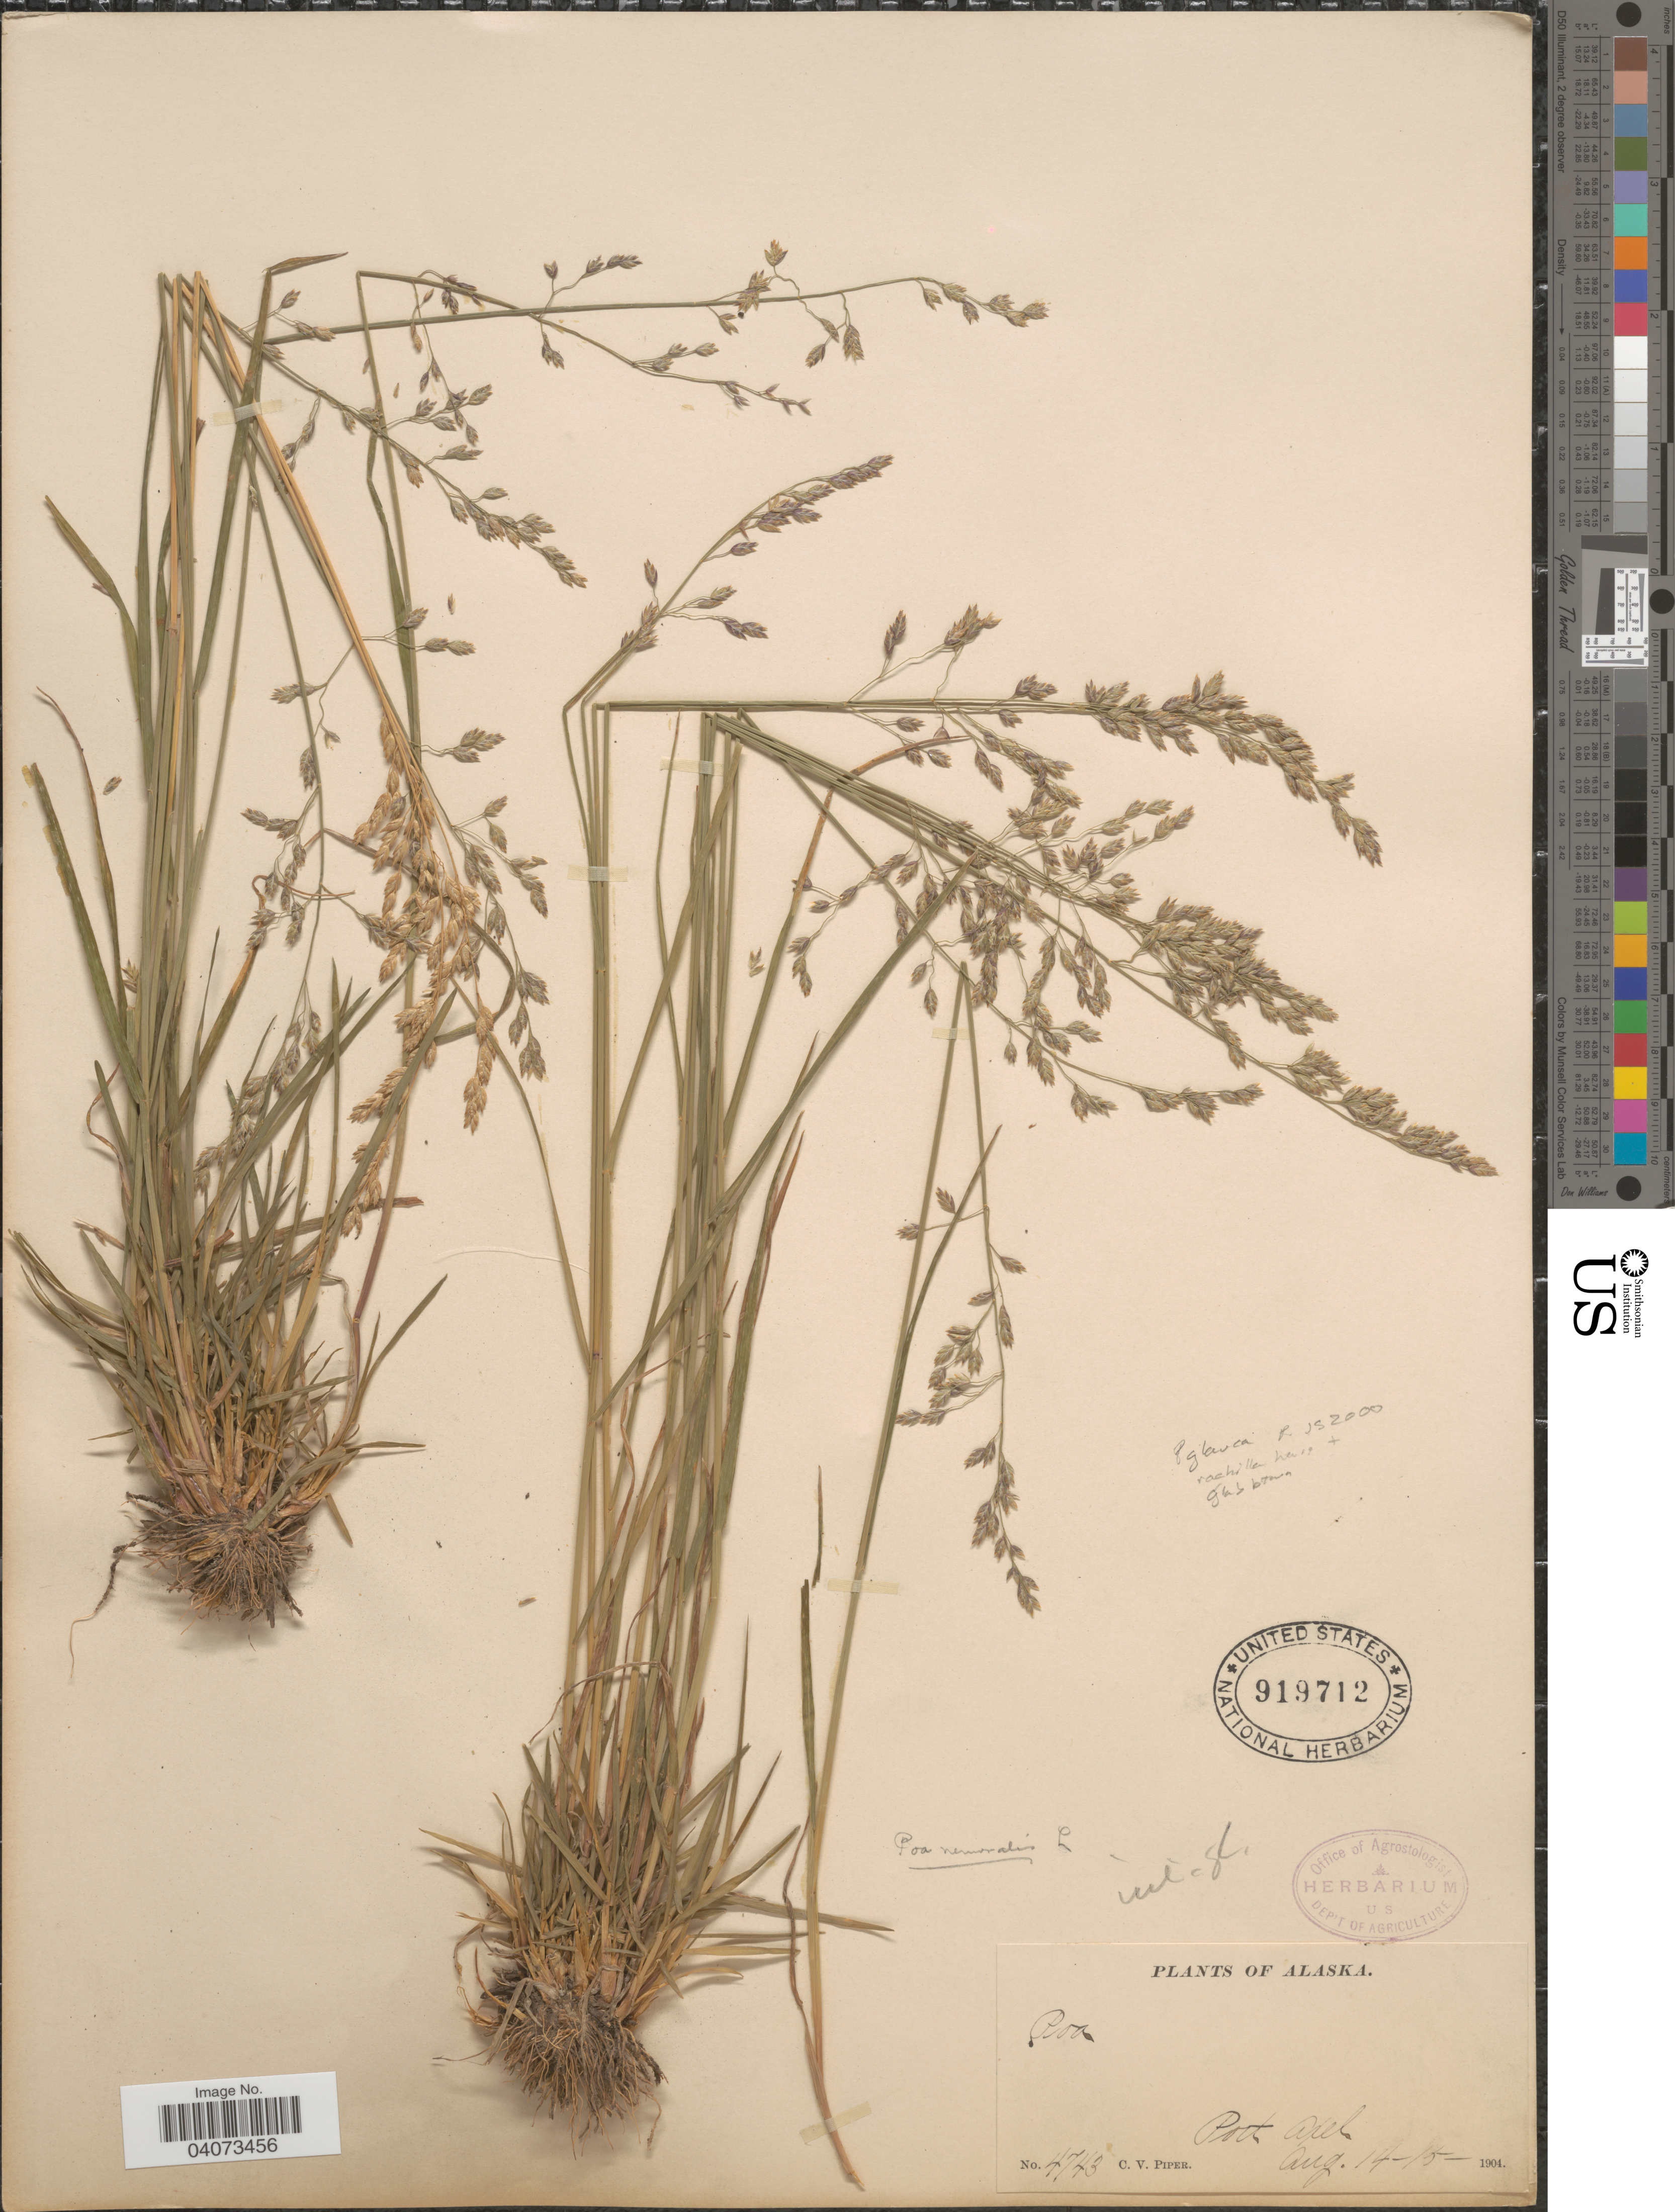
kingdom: Plantae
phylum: Tracheophyta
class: Liliopsida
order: Poales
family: Poaceae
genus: Poa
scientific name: Poa glauca fo. rotundata ined.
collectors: C. V. Piper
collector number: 4743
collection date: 1904-08-14/1904-08-15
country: United States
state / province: Alaska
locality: Port Axel.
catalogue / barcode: US 919712